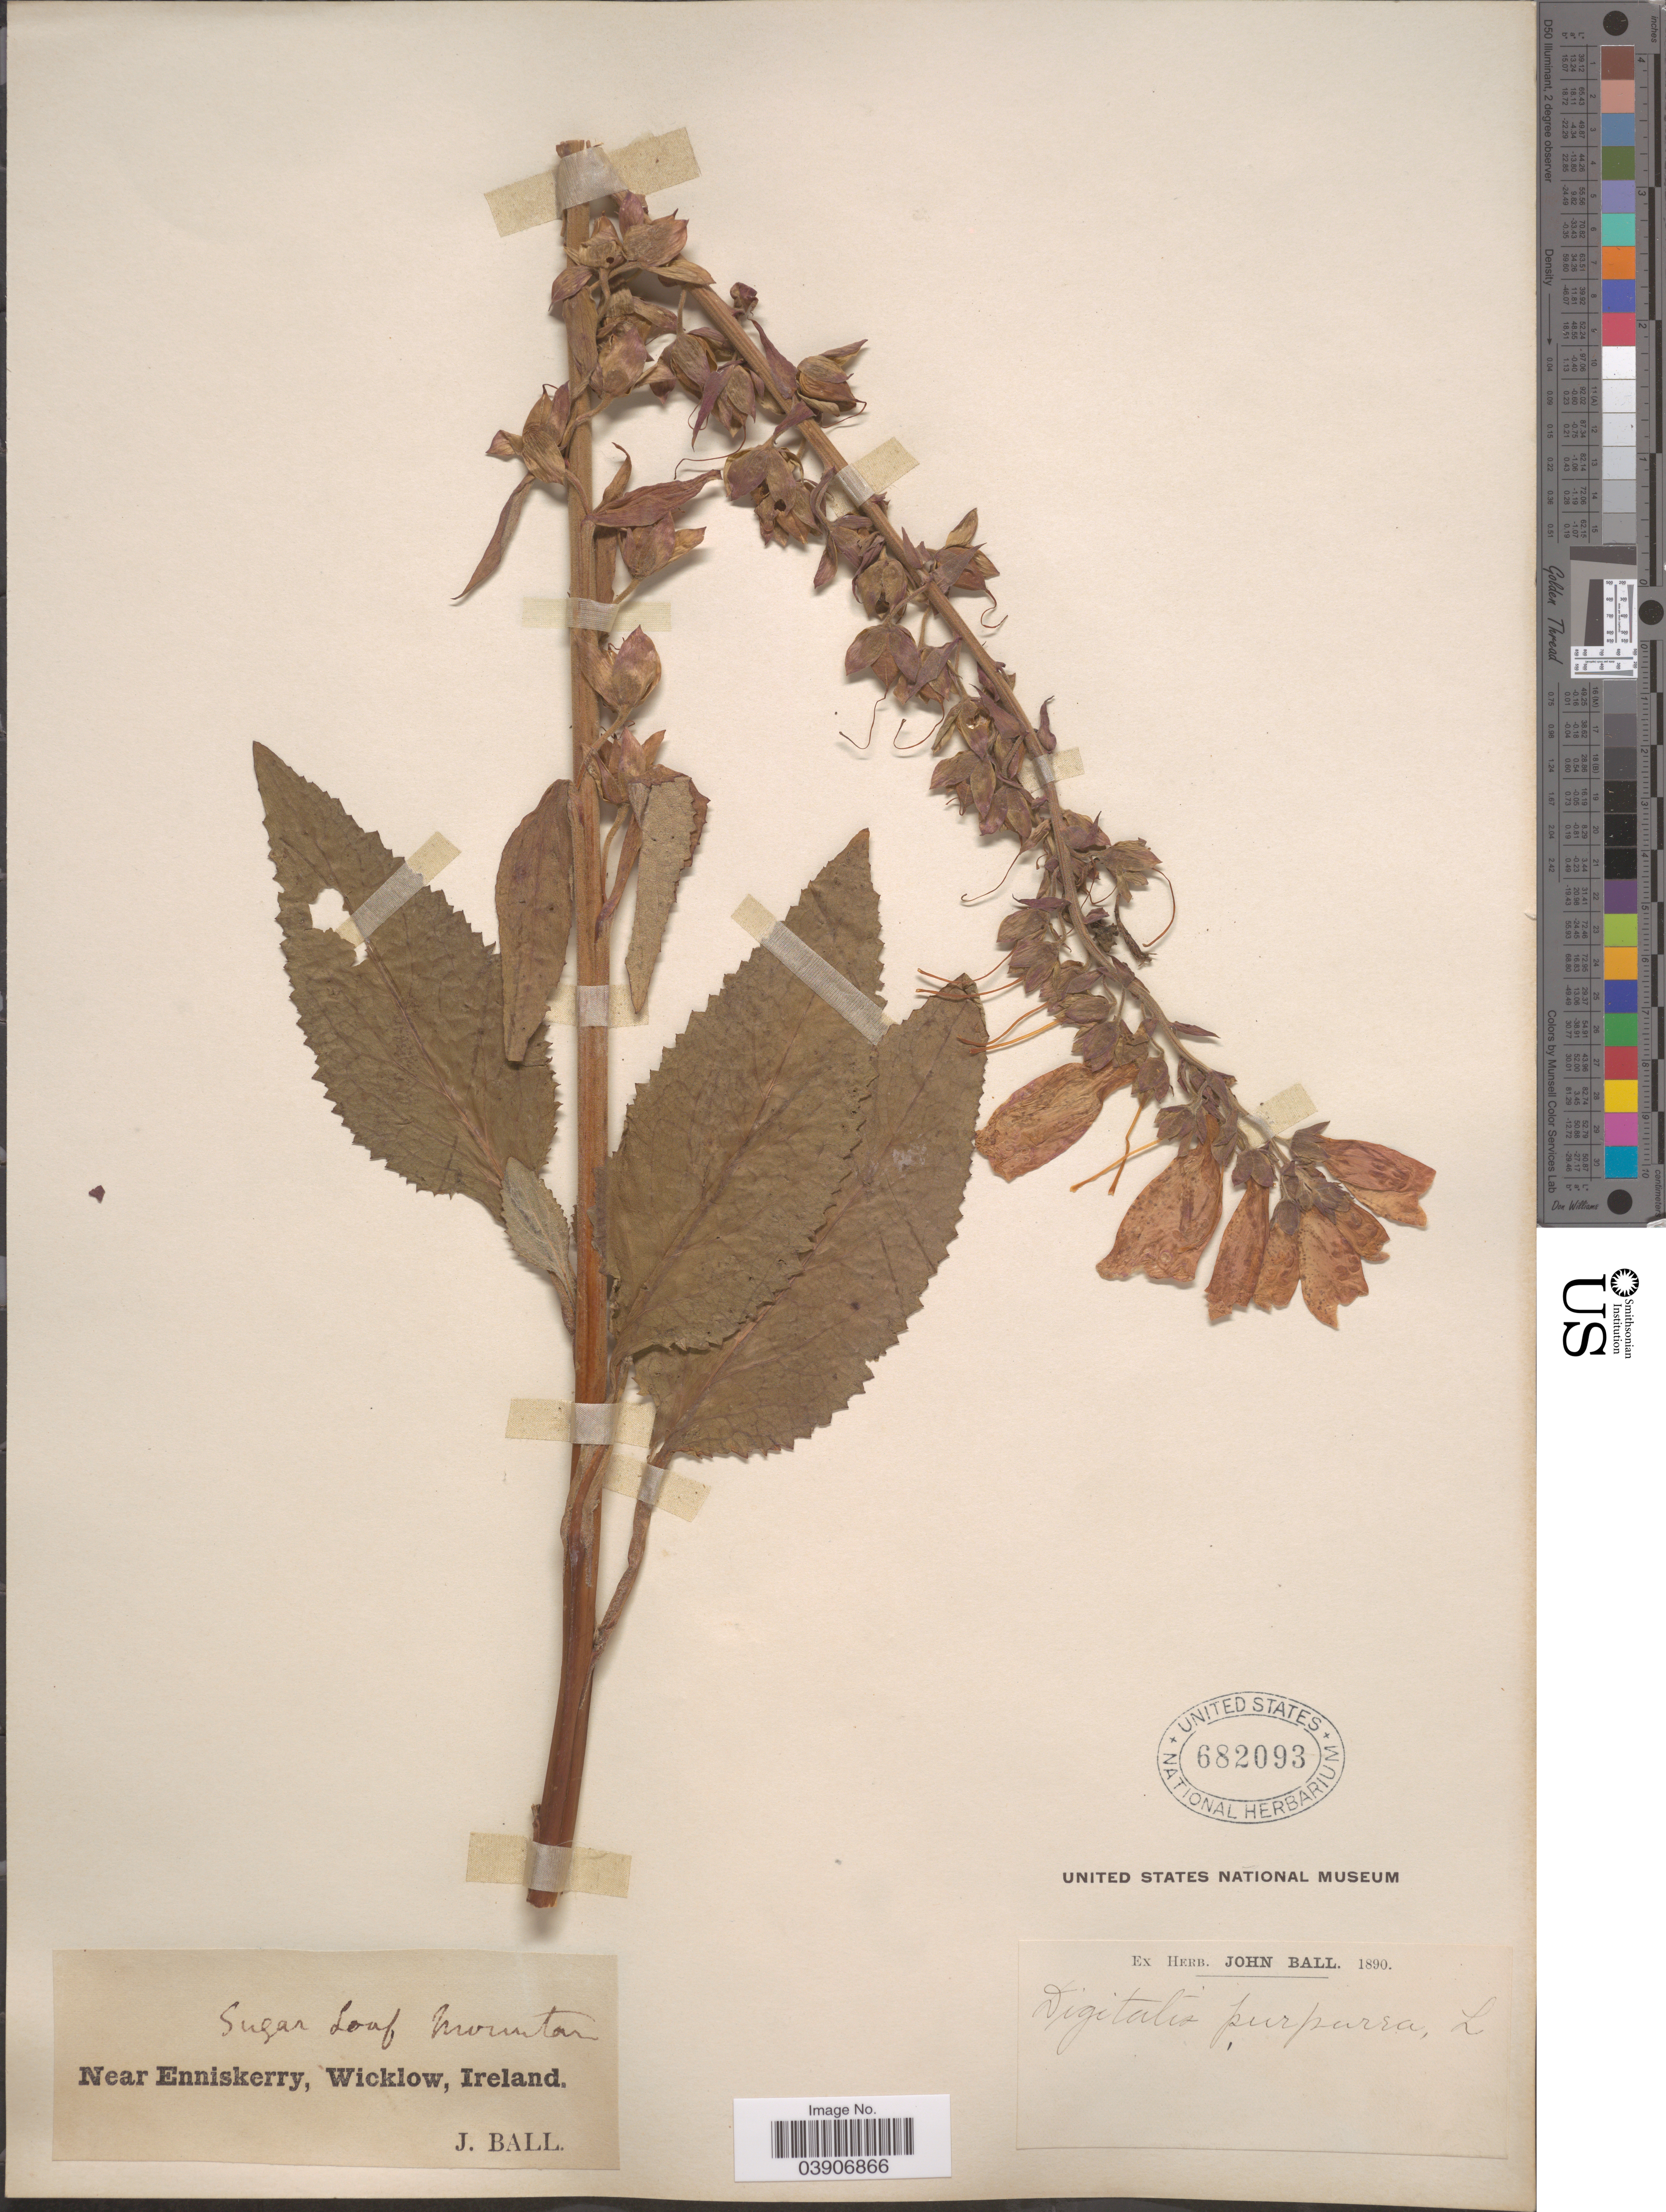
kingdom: Plantae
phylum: Tracheophyta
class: Magnoliopsida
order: Lamiales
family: Plantaginaceae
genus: Digitalis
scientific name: Digitalis purpurea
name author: L.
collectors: J. Ball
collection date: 1890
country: Ireland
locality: Sugar Loaf Mountain. Near Enniskerry, Wicklow.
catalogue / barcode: US 682093